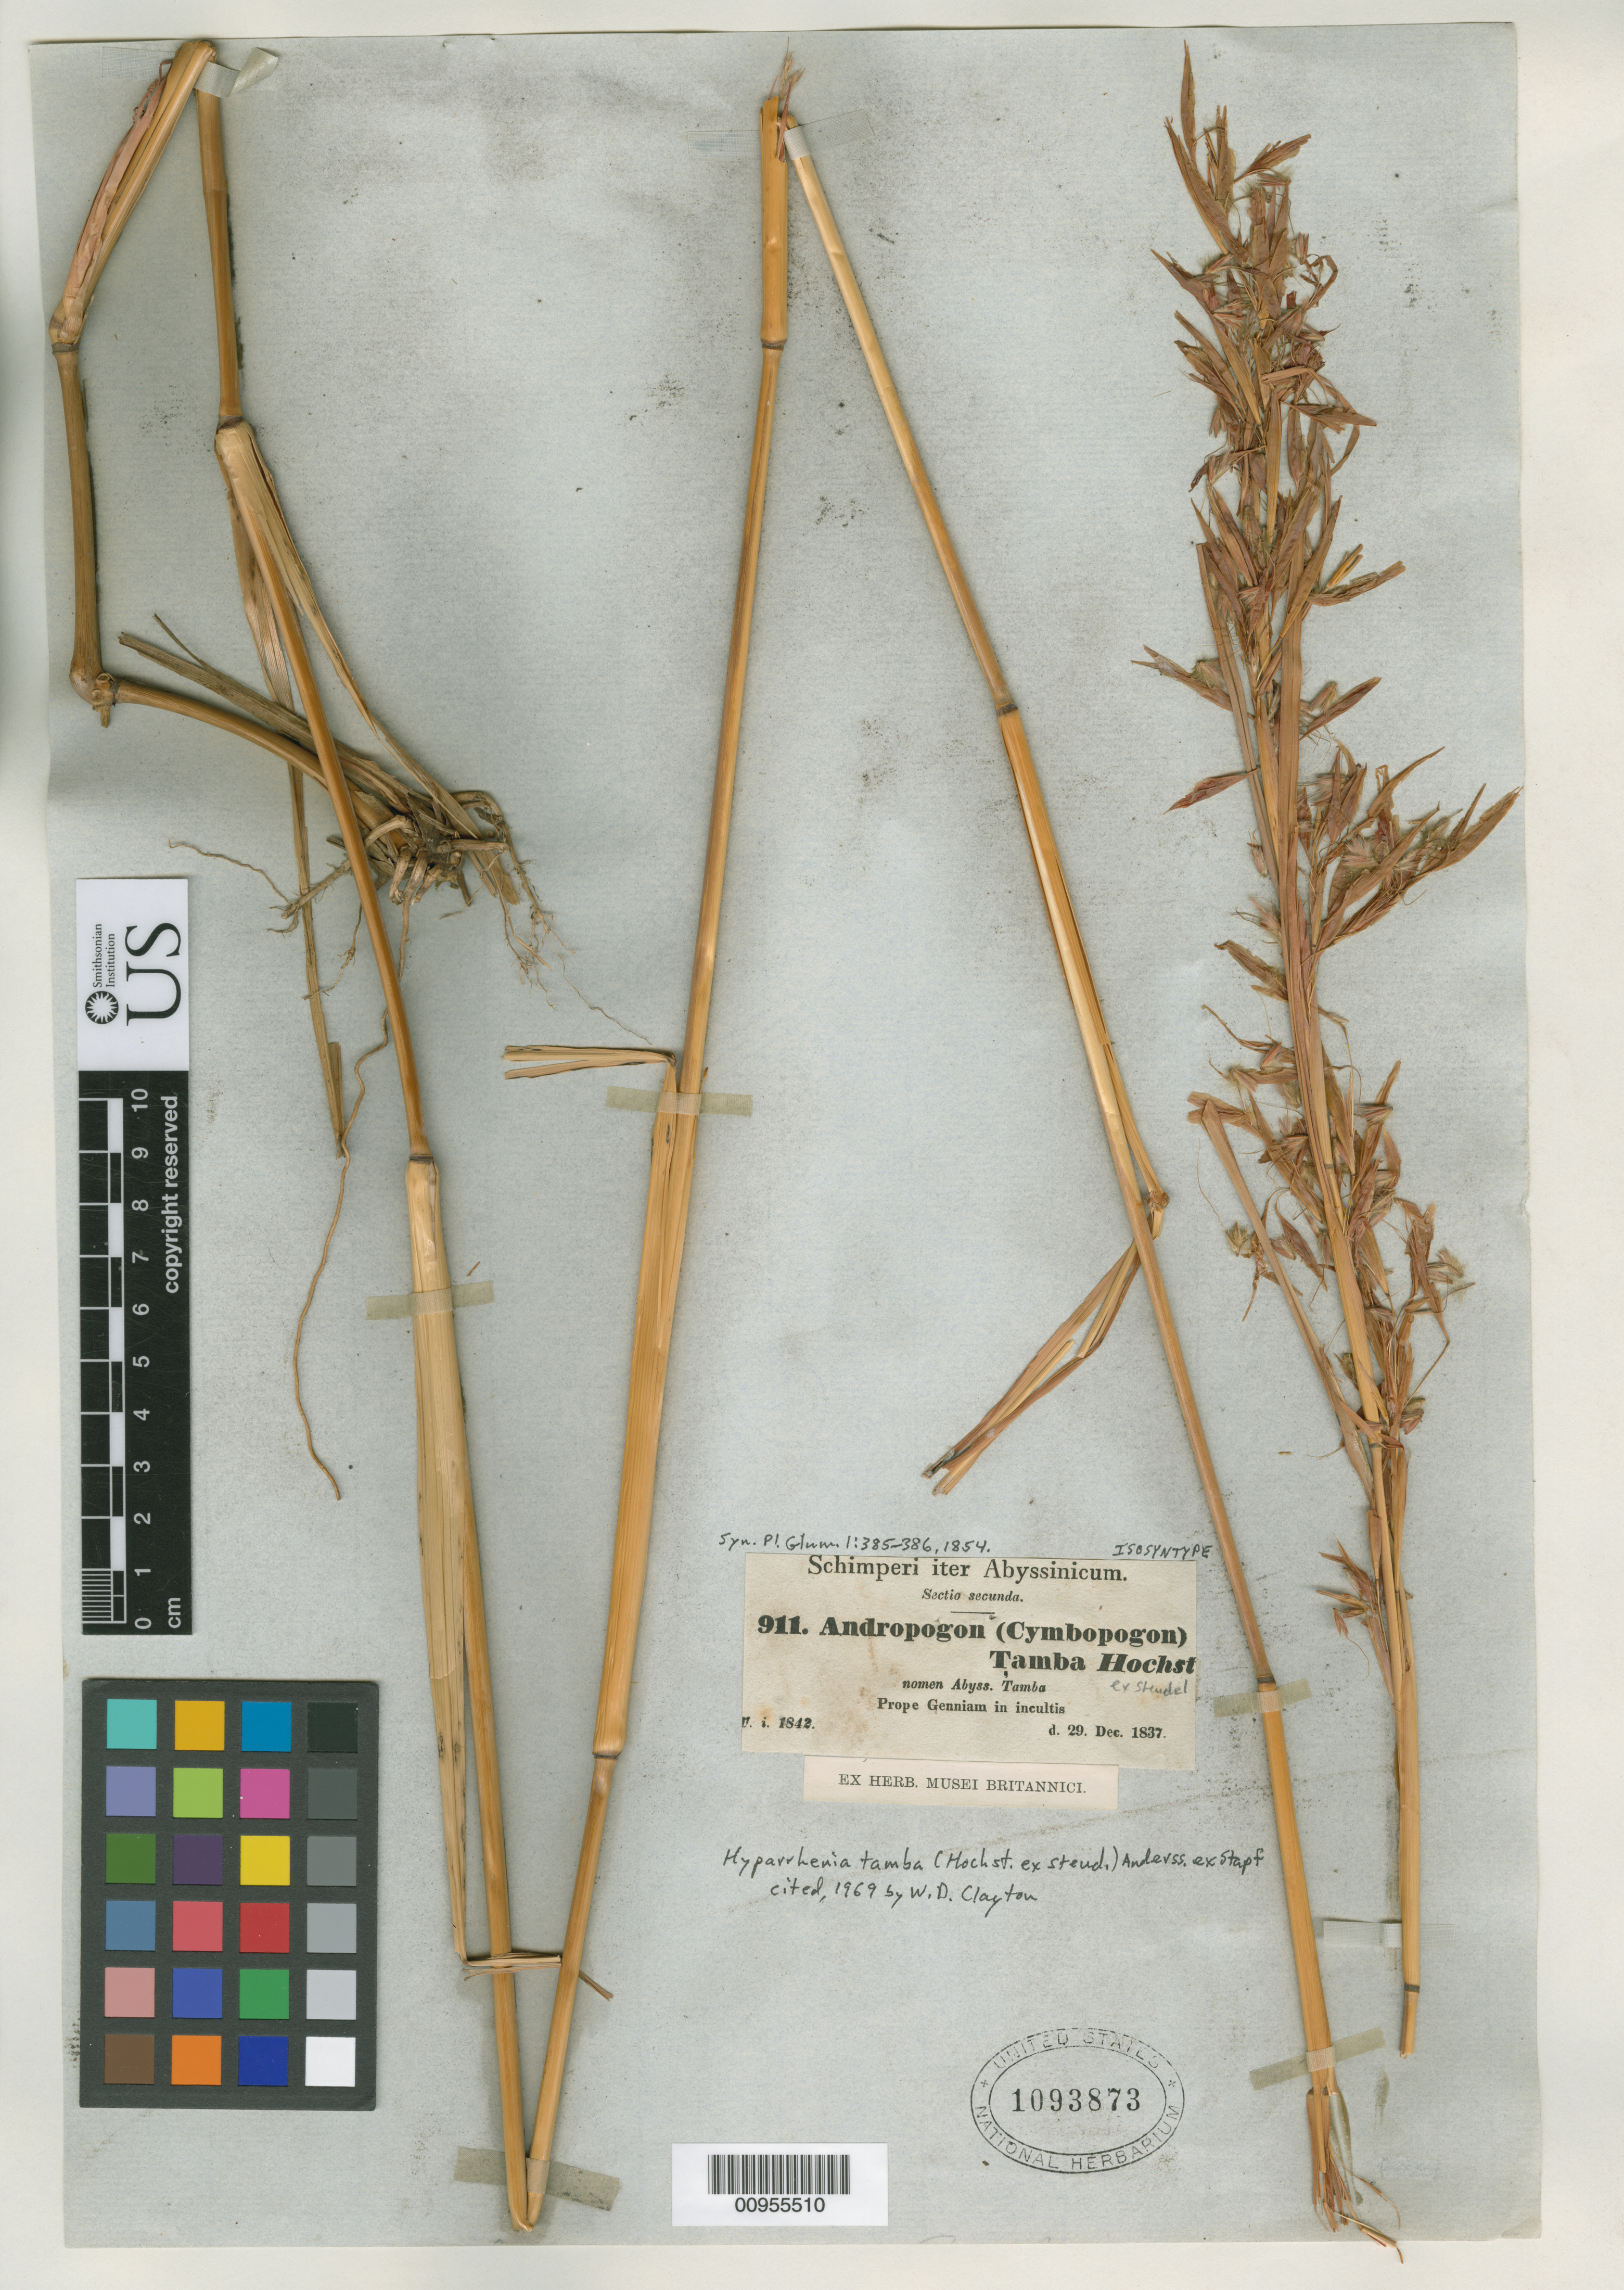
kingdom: Plantae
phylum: Tracheophyta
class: Liliopsida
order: Poales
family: Poaceae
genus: Andropogon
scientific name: Andropogon tamba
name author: Hochst. ex A. Rich.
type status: Isosyntype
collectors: G. W. Schimper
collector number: II 911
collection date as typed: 29 Dec 1837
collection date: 1837-12-29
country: Ethiopia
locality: Prope Genniam in incultis.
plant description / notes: Earlier published as nom. inval. (in syn.) in Tent. Fl. Abyss. 2: 467 (1851). Currently accepted name as cited by W.D. Clayton (1969).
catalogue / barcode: US 1093873